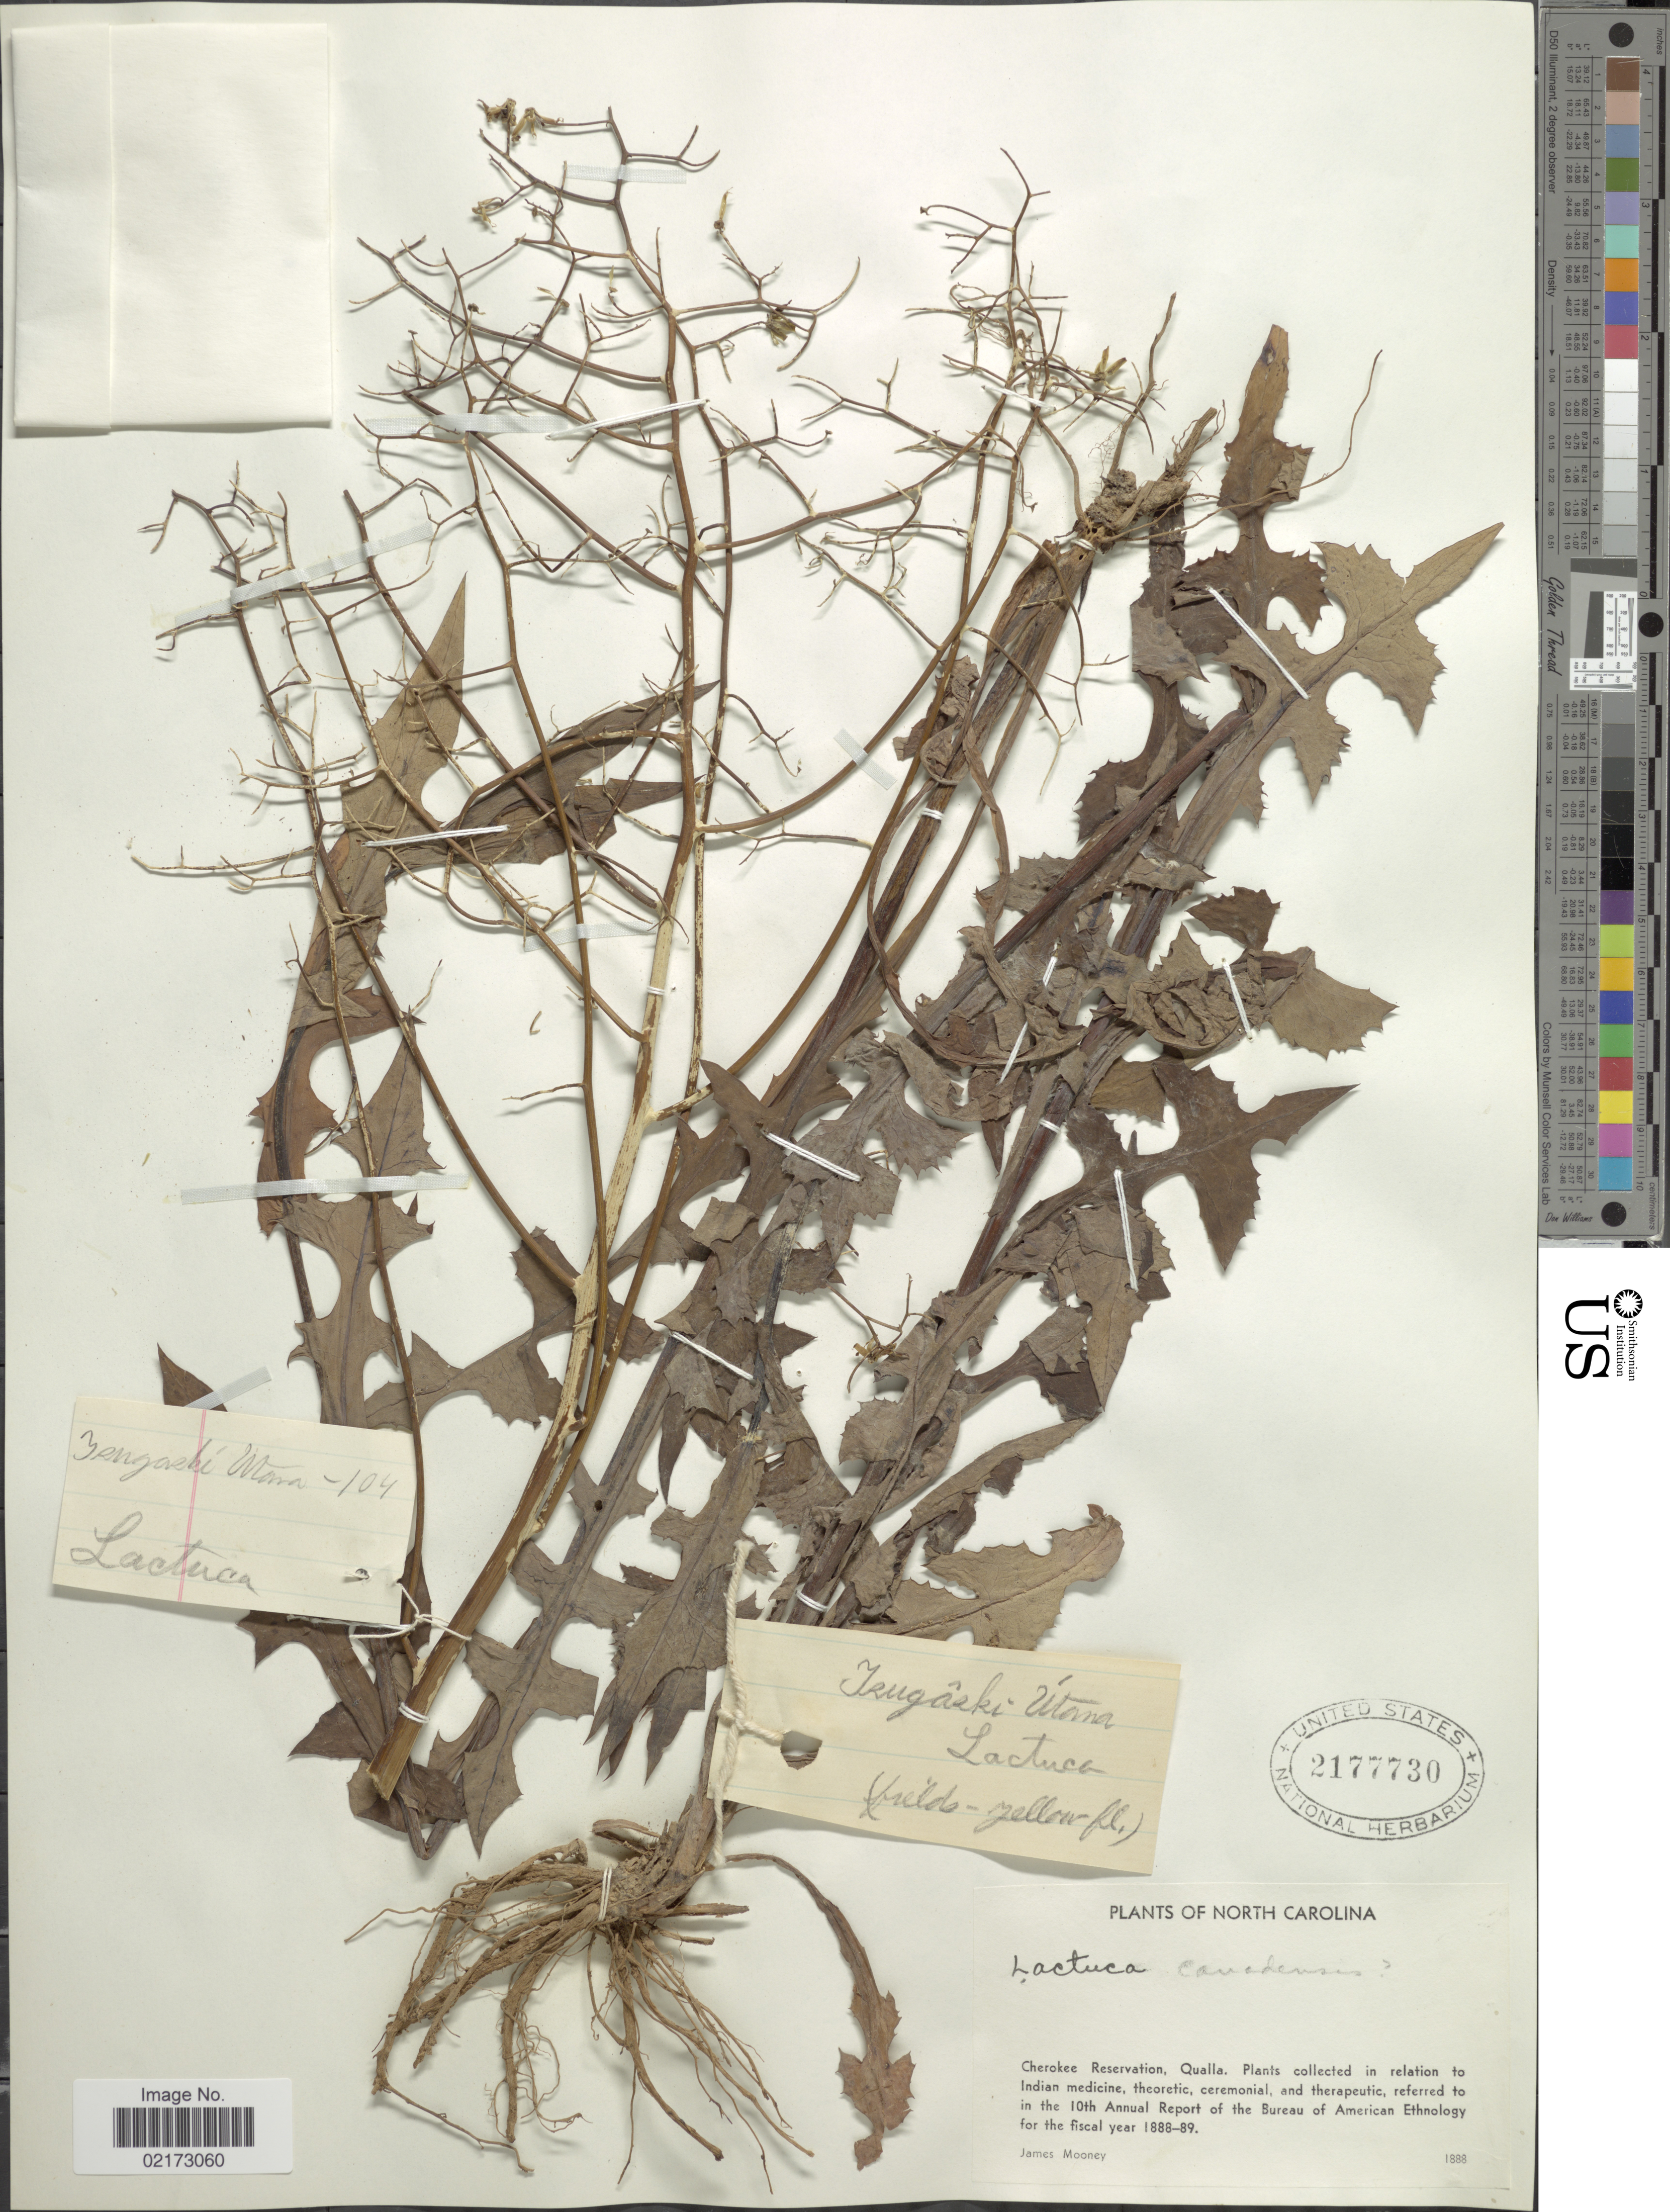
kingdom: Plantae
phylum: Tracheophyta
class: Magnoliopsida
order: Asterales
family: Asteraceae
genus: Lactuca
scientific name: Lactuca canadensis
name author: L.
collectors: J. Mooney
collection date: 1888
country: United States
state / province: North Carolina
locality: Cherokee Reservation, Qualla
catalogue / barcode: US 2177730